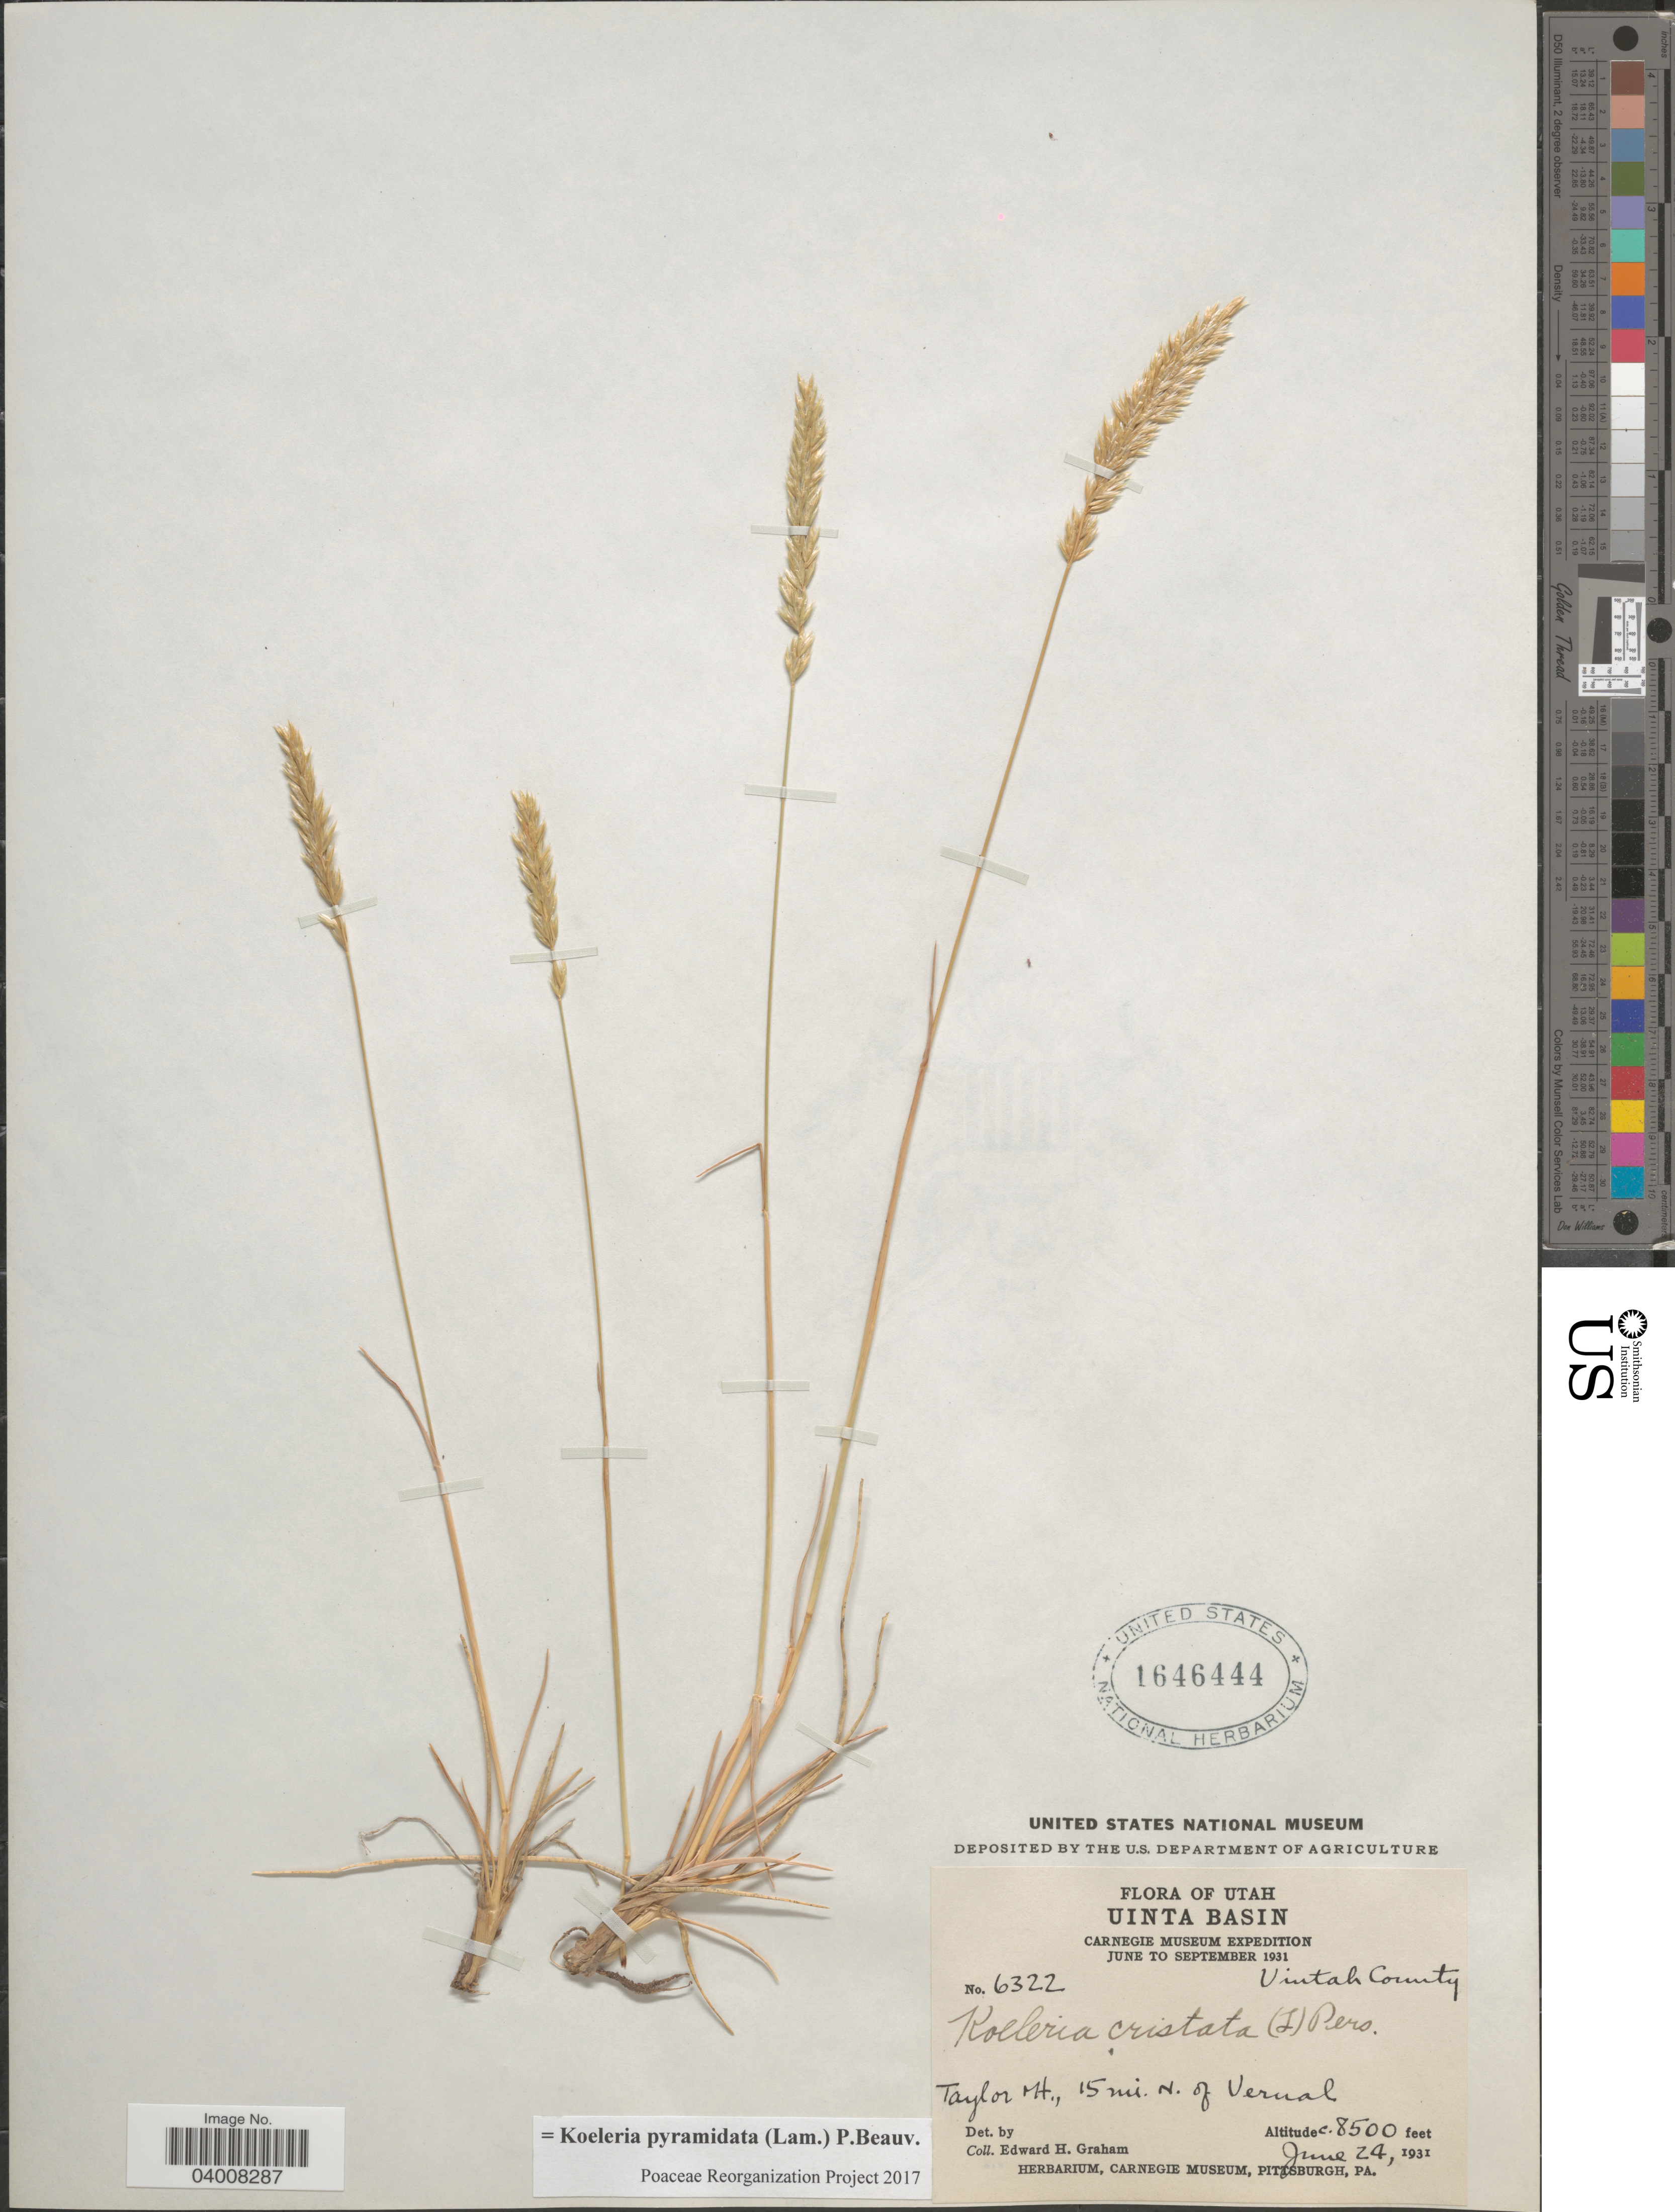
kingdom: Plantae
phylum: Tracheophyta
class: Liliopsida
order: Poales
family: Poaceae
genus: Koeleria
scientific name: Koeleria pyramidata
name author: (Lam.) P. Beauv.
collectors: E. H. Graham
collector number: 6322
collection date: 1931-06-24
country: United States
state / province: Utah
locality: Uinta Basin. Uintah County. Taylor Mt., 15 mi. N. of Vernal.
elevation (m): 2591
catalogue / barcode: US 1646444